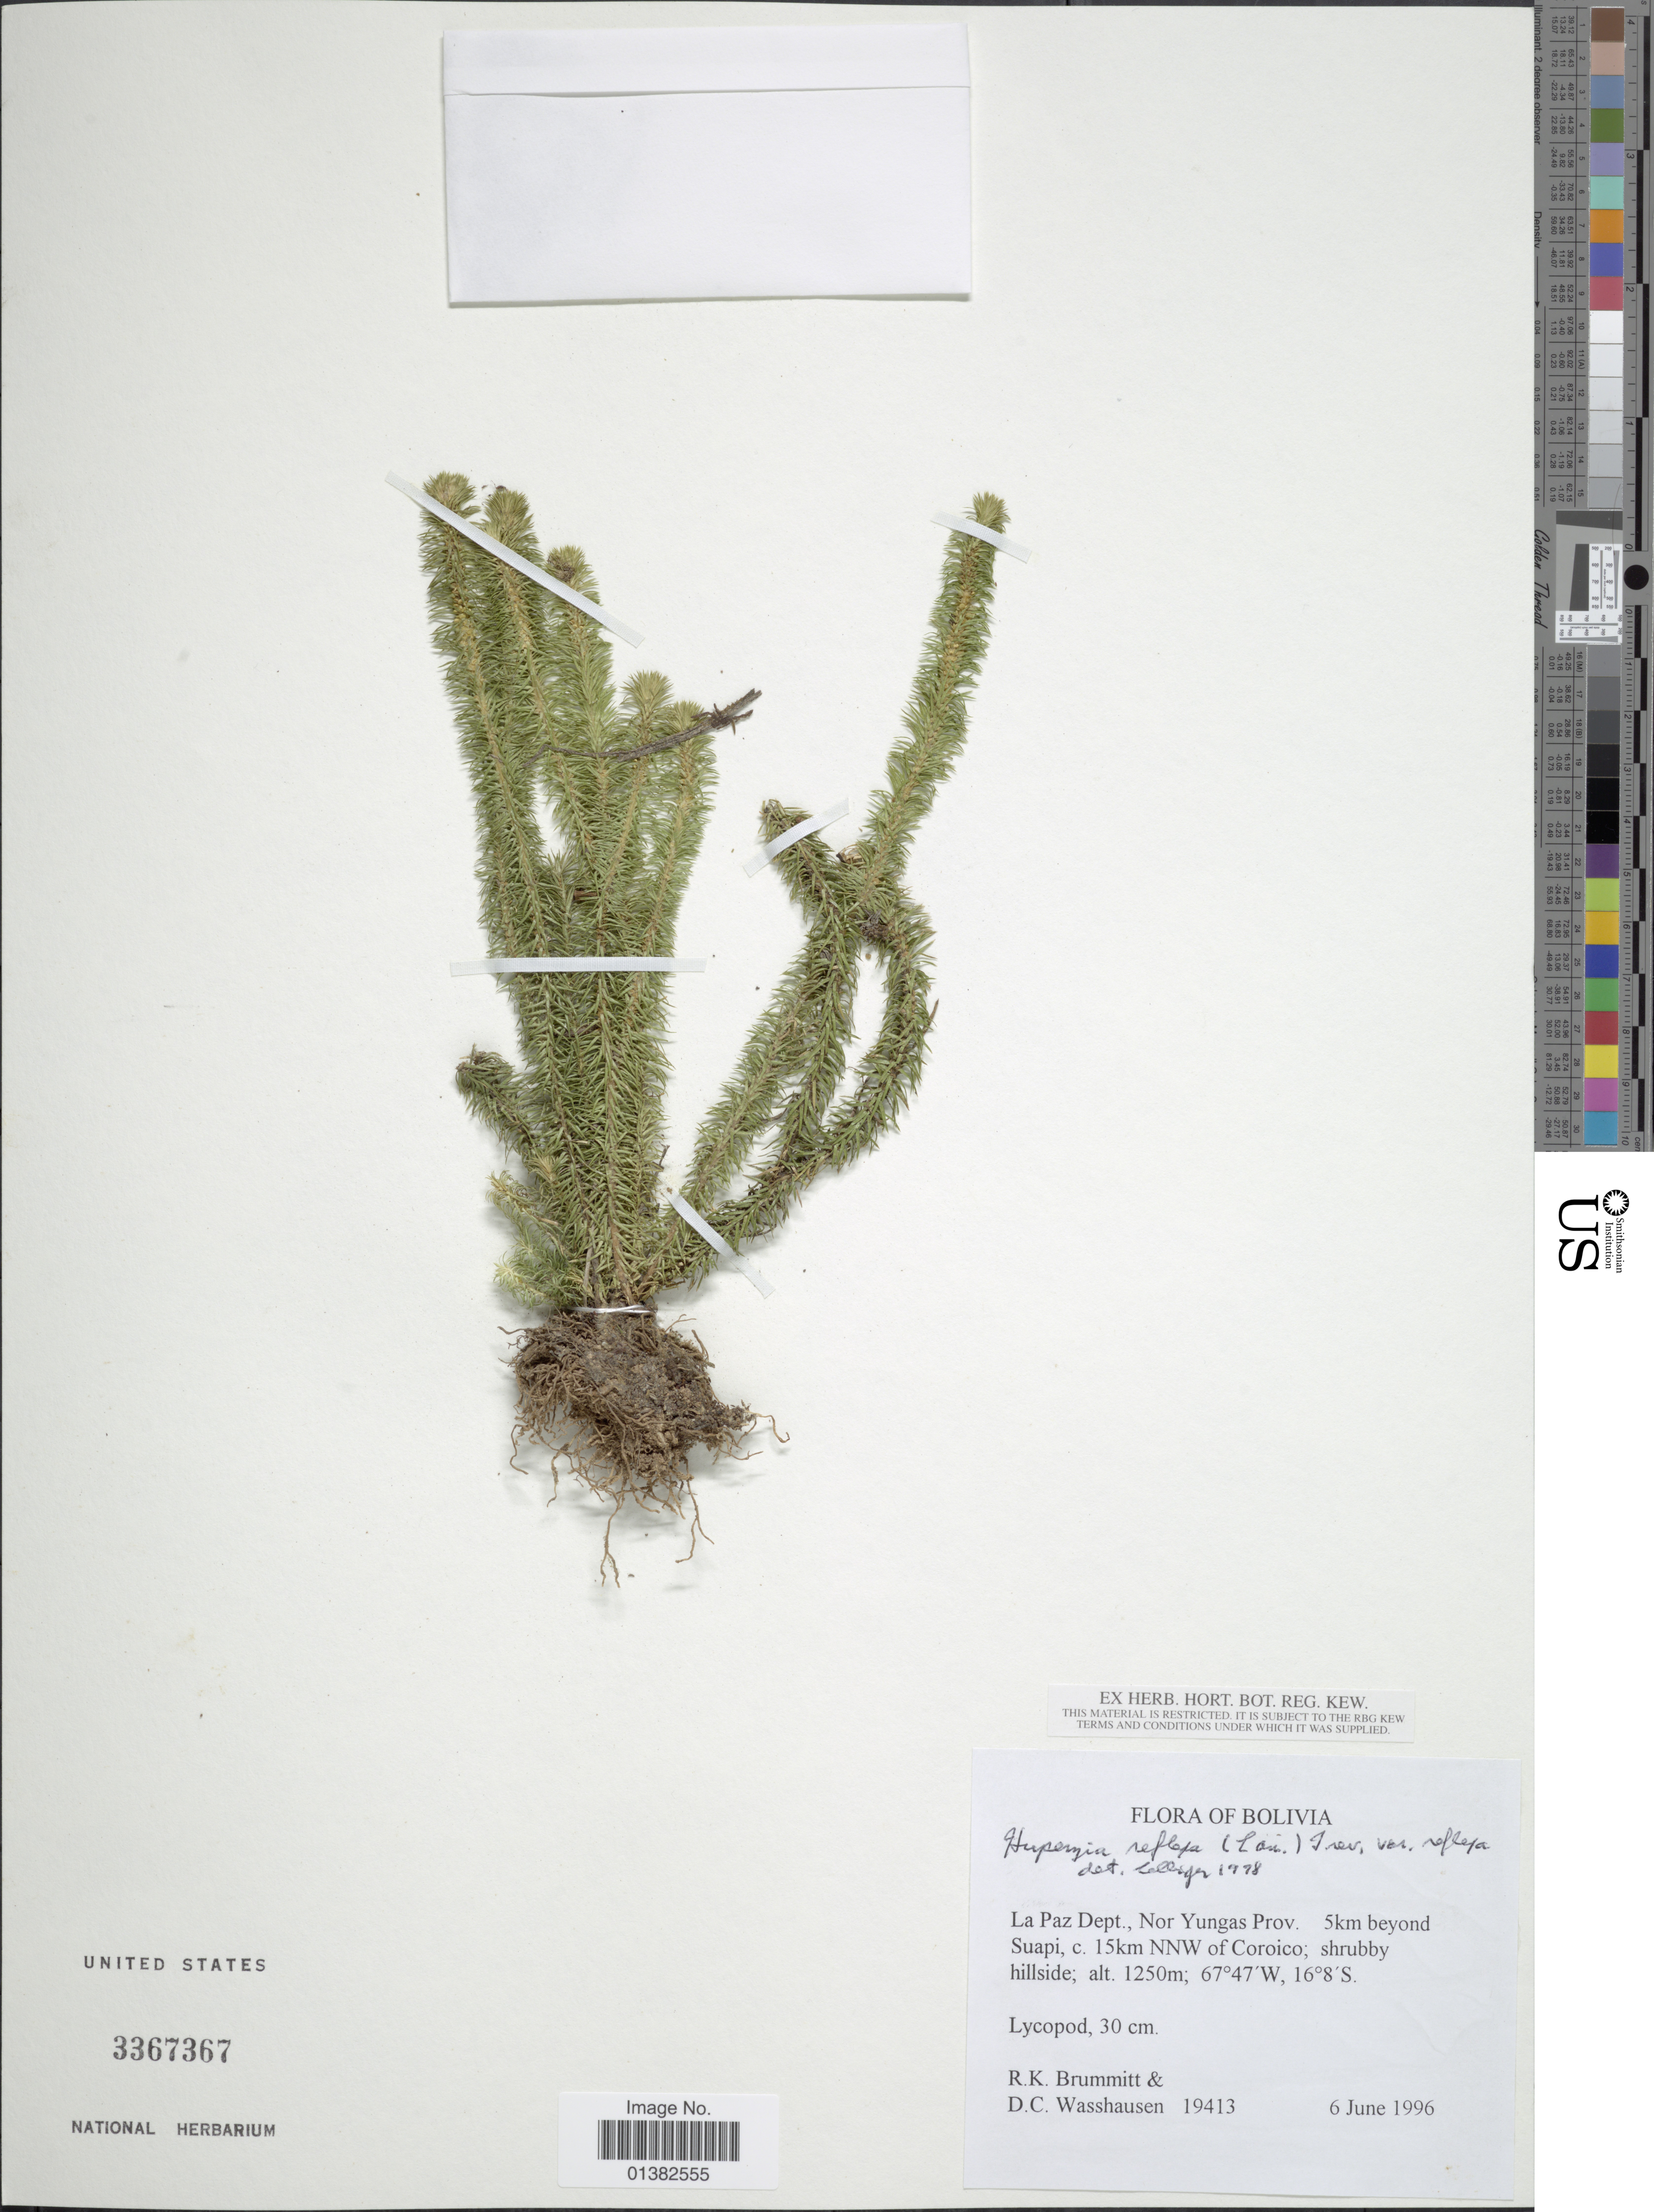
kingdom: Plantae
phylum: Tracheophyta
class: Lycopodiopsida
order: Lycopodiales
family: Lycopodiaceae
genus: Phlegmariurus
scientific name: Phlegmariurus reflexus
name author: (Lam.) B. Øllg.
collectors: R. K. Brummitt & D. C. Wasshausen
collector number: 19413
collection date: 1996-06-06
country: Bolivia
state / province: La Paz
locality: Nor Yungas Prov. 5km beyond Suapi, c. 15km NNW of Coroico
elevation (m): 1250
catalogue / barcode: US 3367367